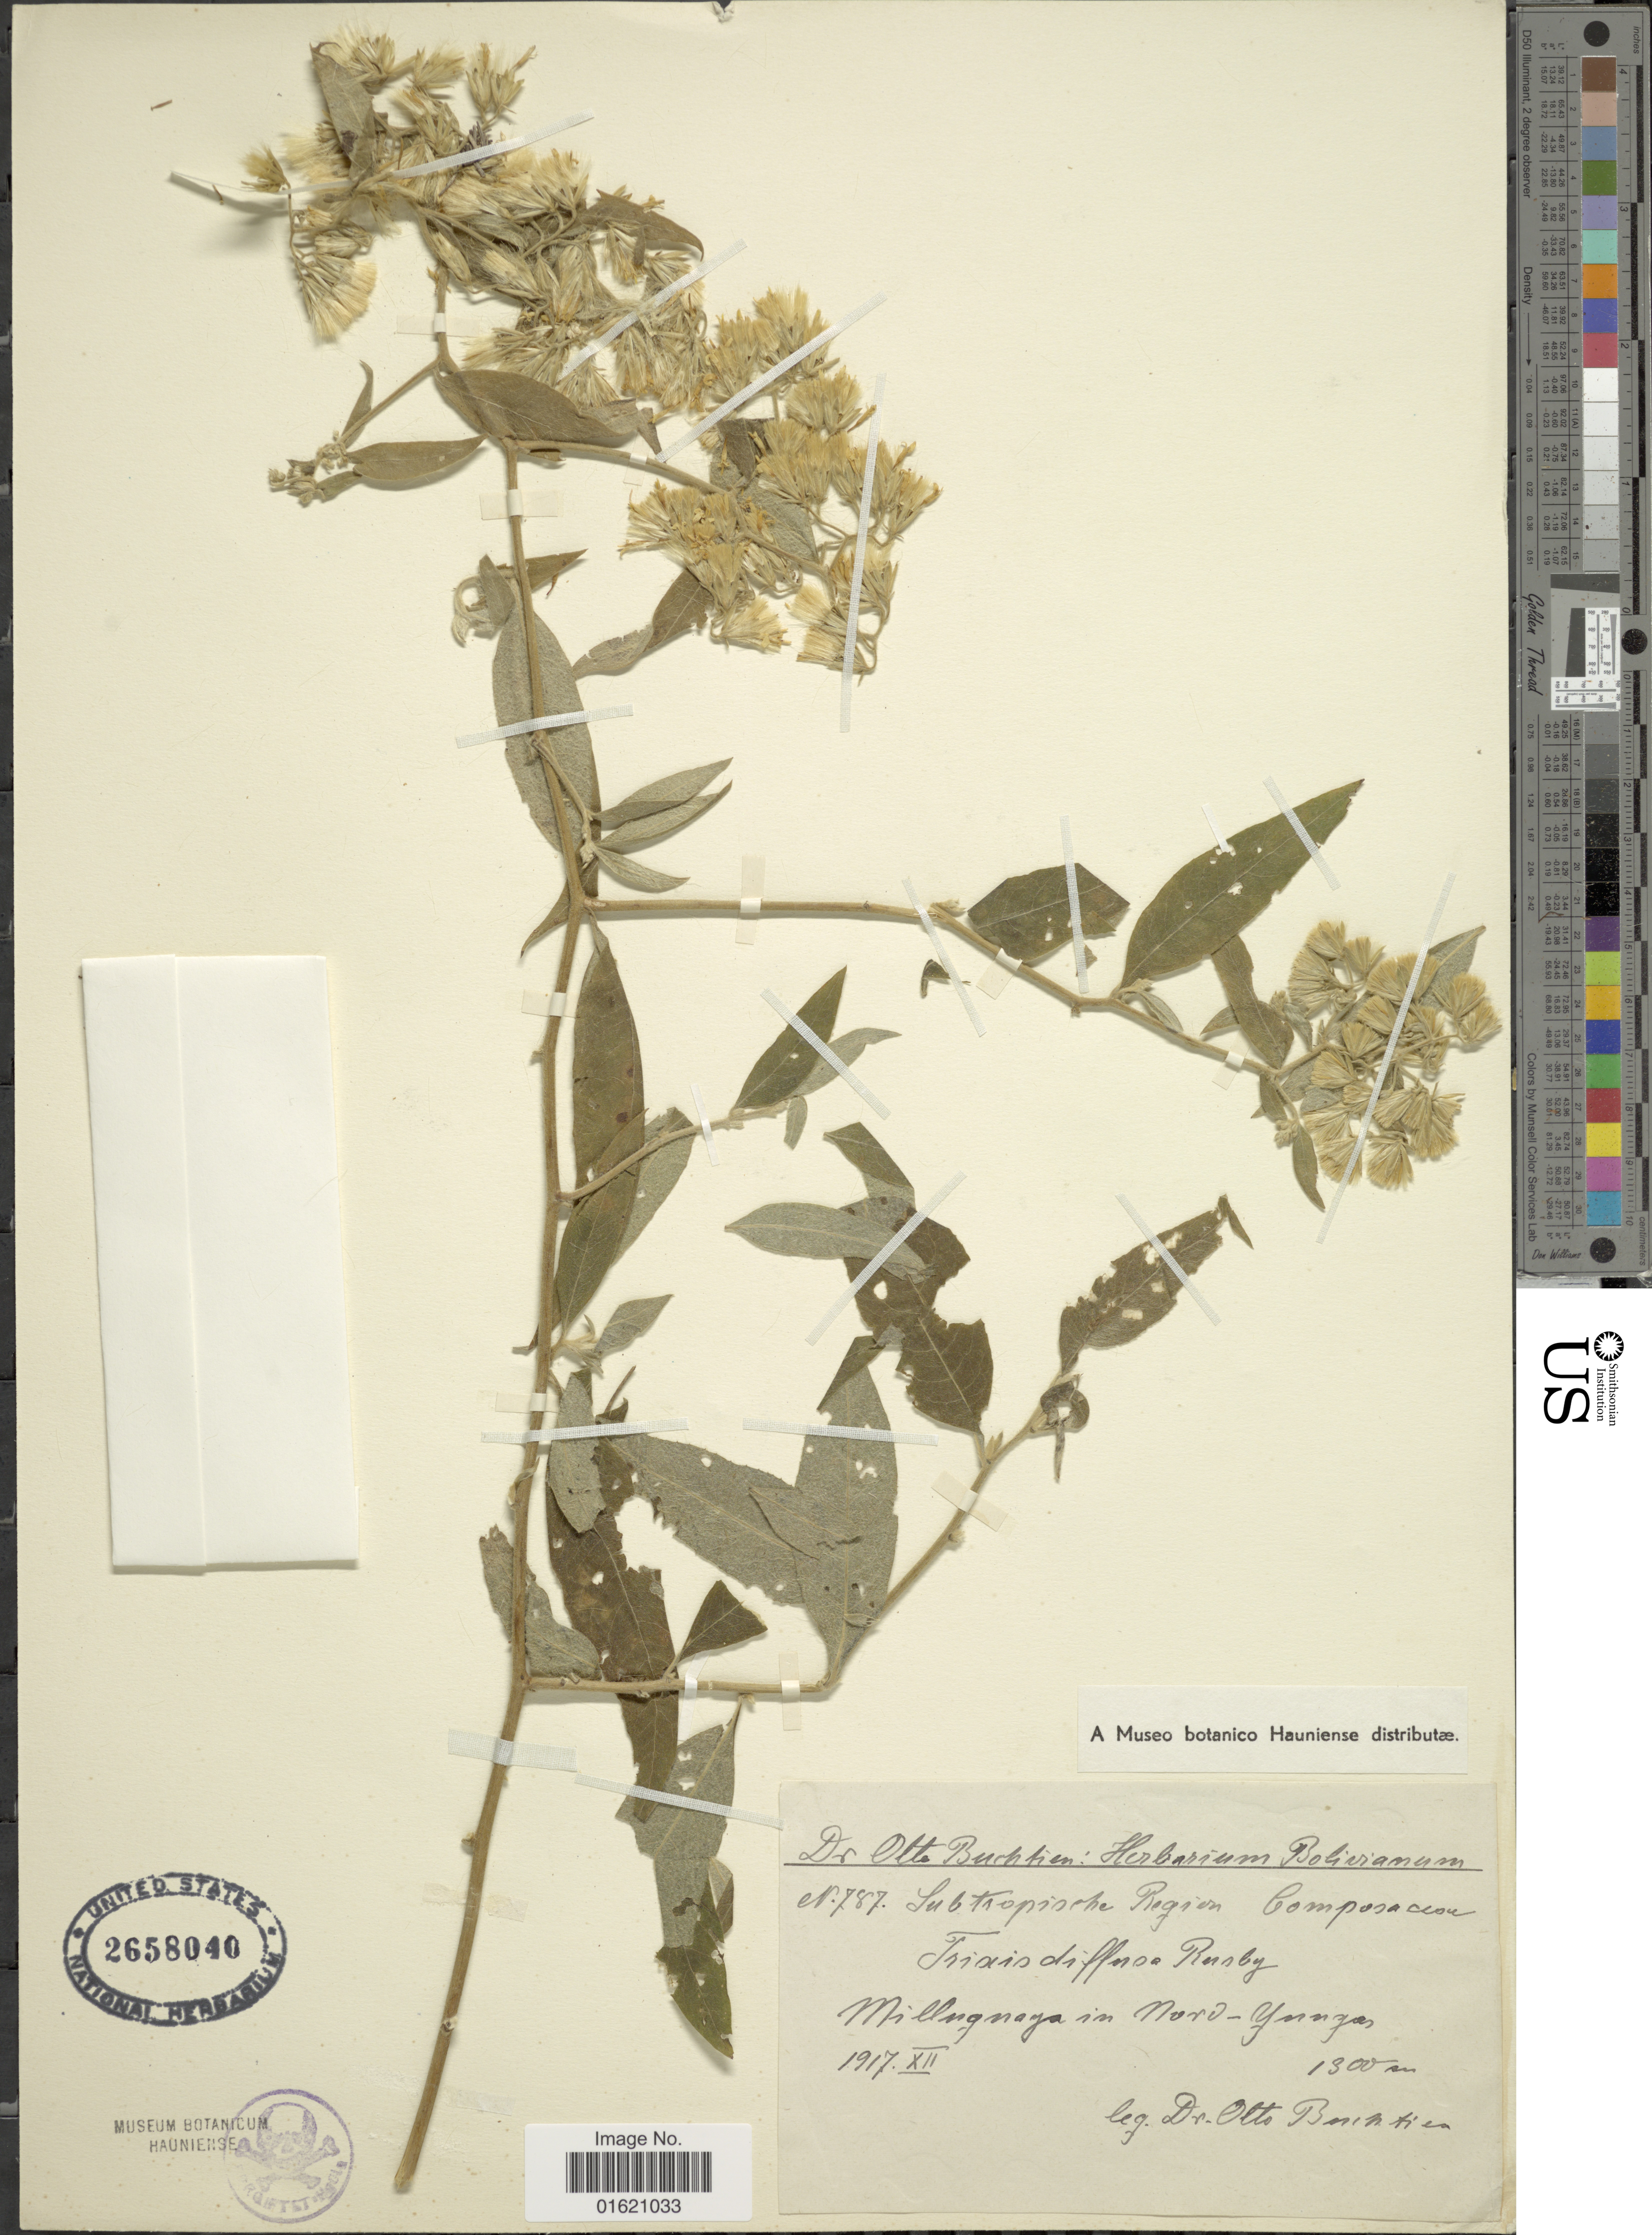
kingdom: Plantae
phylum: Tracheophyta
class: Magnoliopsida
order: Asterales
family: Asteraceae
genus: Trixis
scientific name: Trixis antimenorrhoea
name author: (Schrank) Mart. ex Kuntze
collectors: O. Buchtien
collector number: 787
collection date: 1917-12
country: Bolivia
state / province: La Paz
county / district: Nor Yungas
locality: Milluguaya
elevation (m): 1300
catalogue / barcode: US 2658040